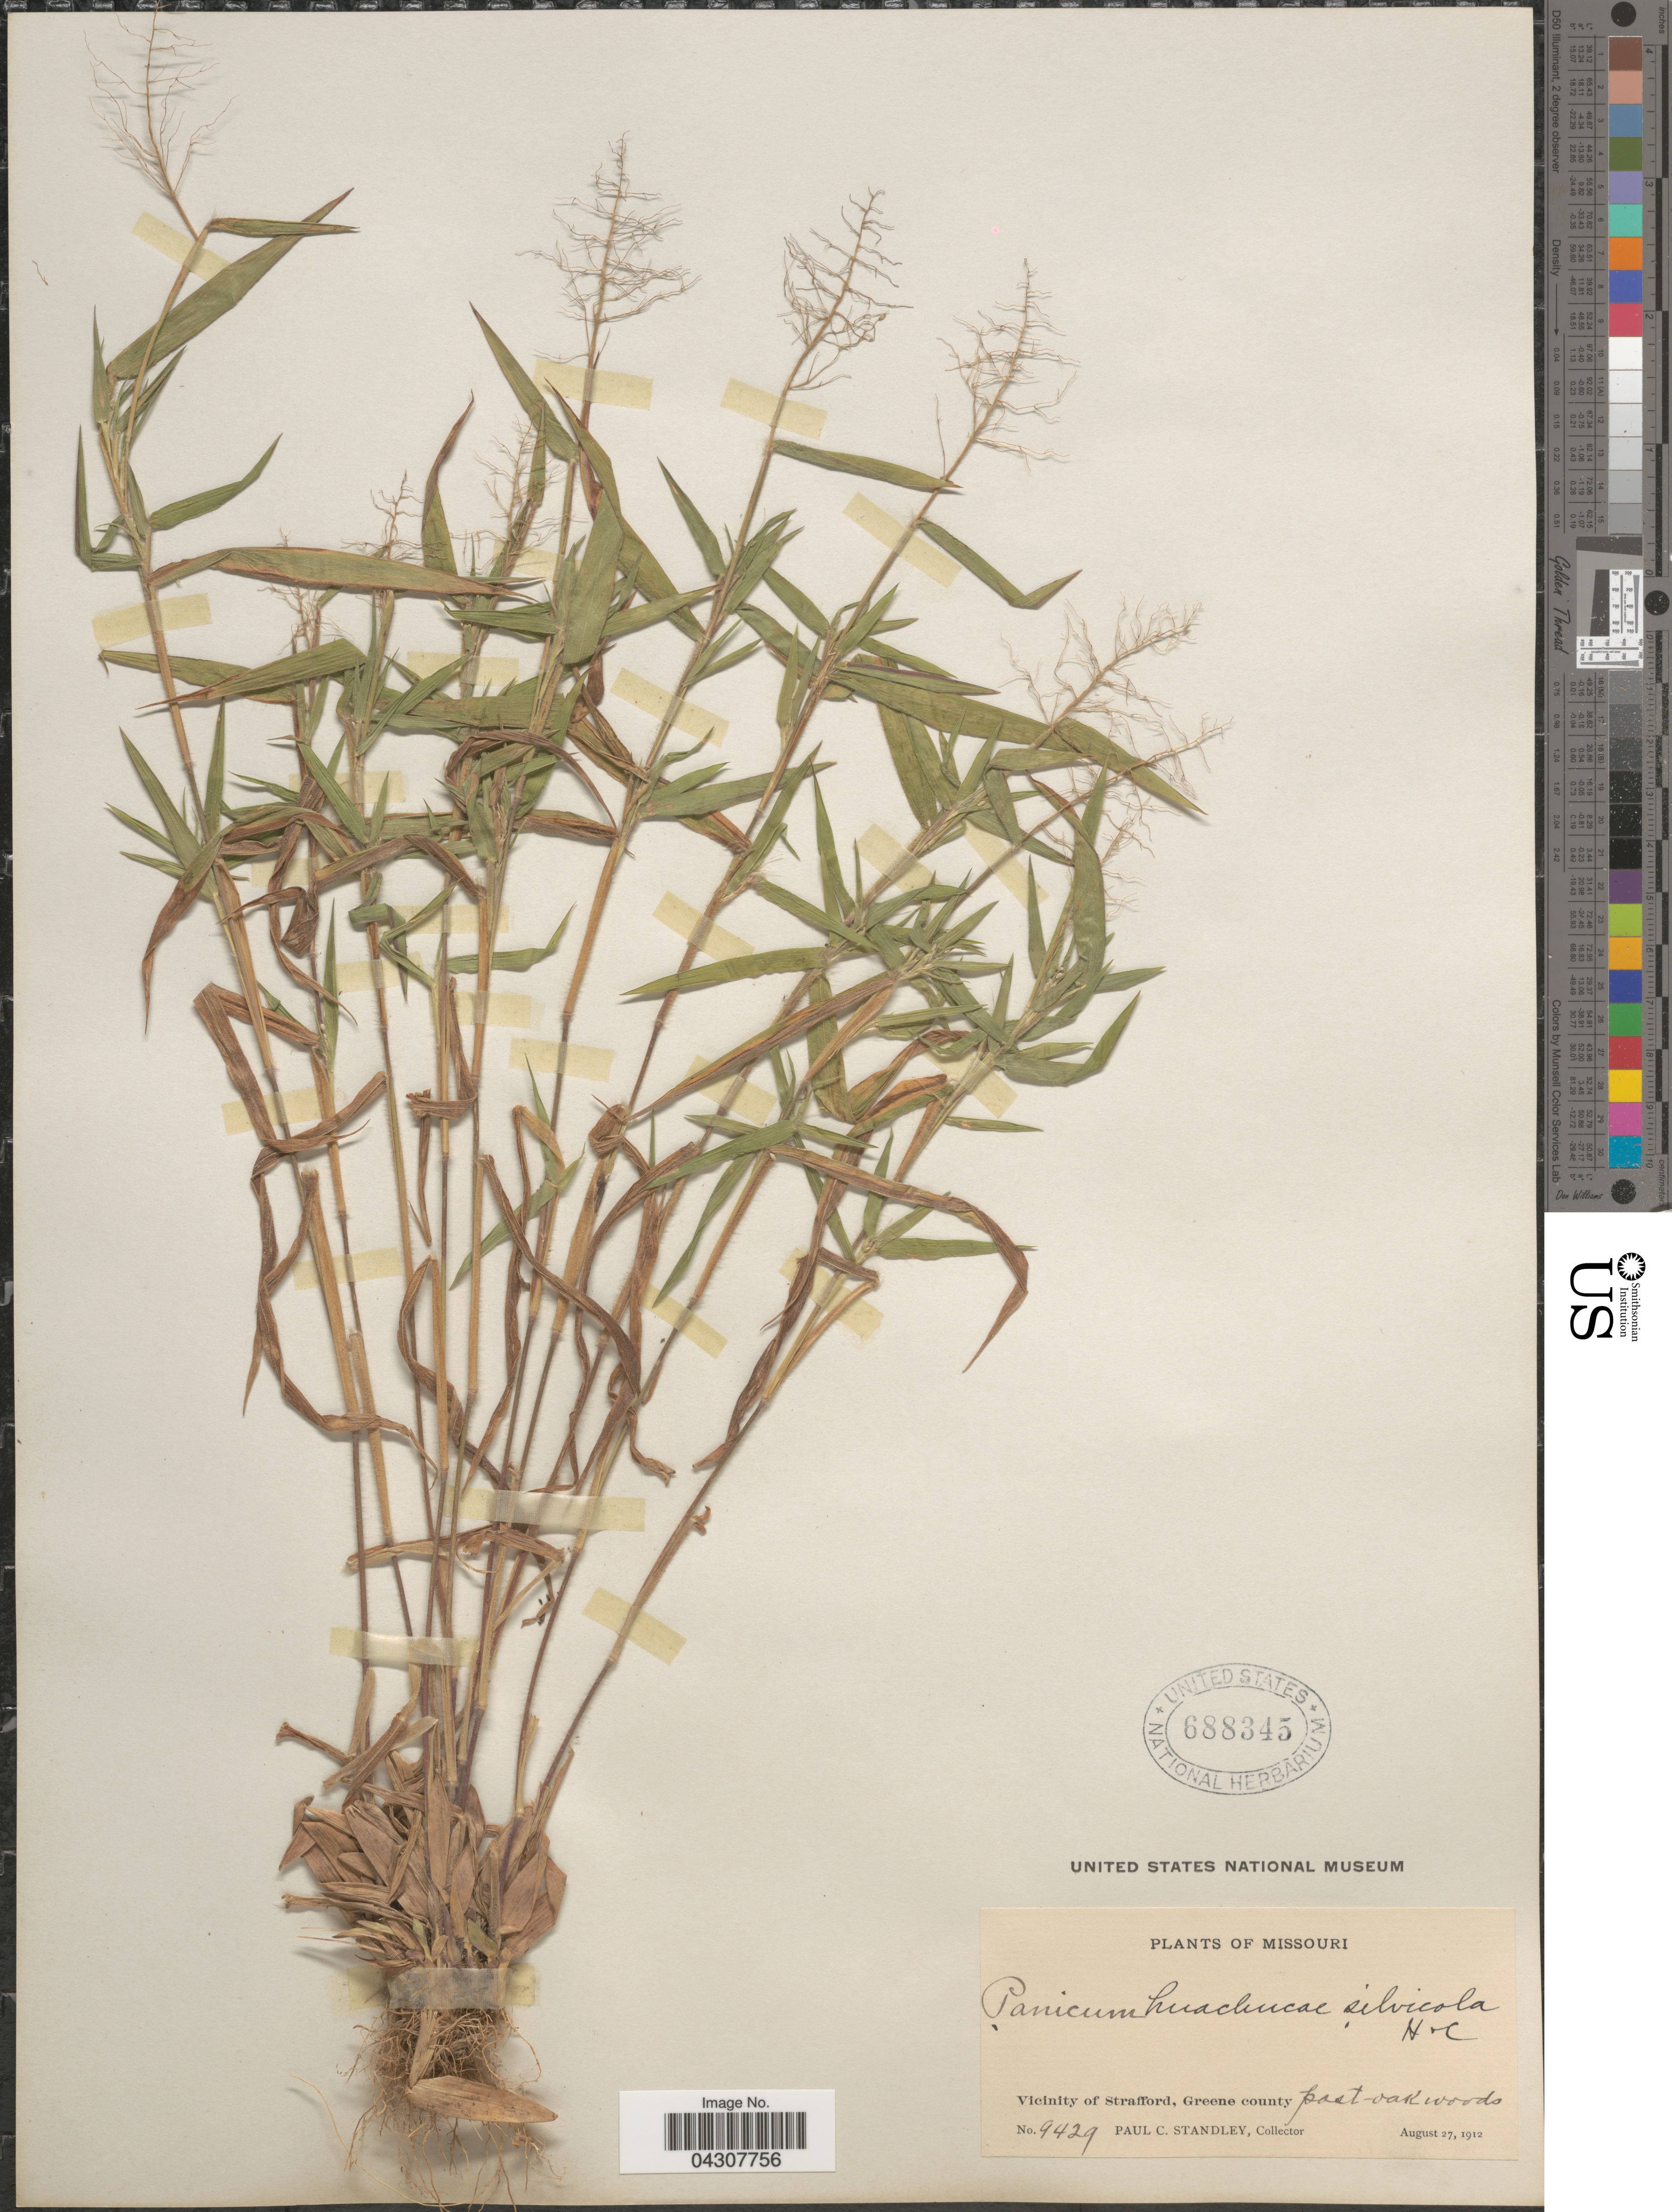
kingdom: Plantae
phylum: Tracheophyta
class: Liliopsida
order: Poales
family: Poaceae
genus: Dichanthelium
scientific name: Dichanthelium acuminatum var. acuminatum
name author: (Sw.) Gould & C.A. Clark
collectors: P. C. Standley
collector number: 9429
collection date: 1912-08-27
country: United States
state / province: Missouri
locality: Vicinity of Strafford, Greene county.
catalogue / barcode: US 688345